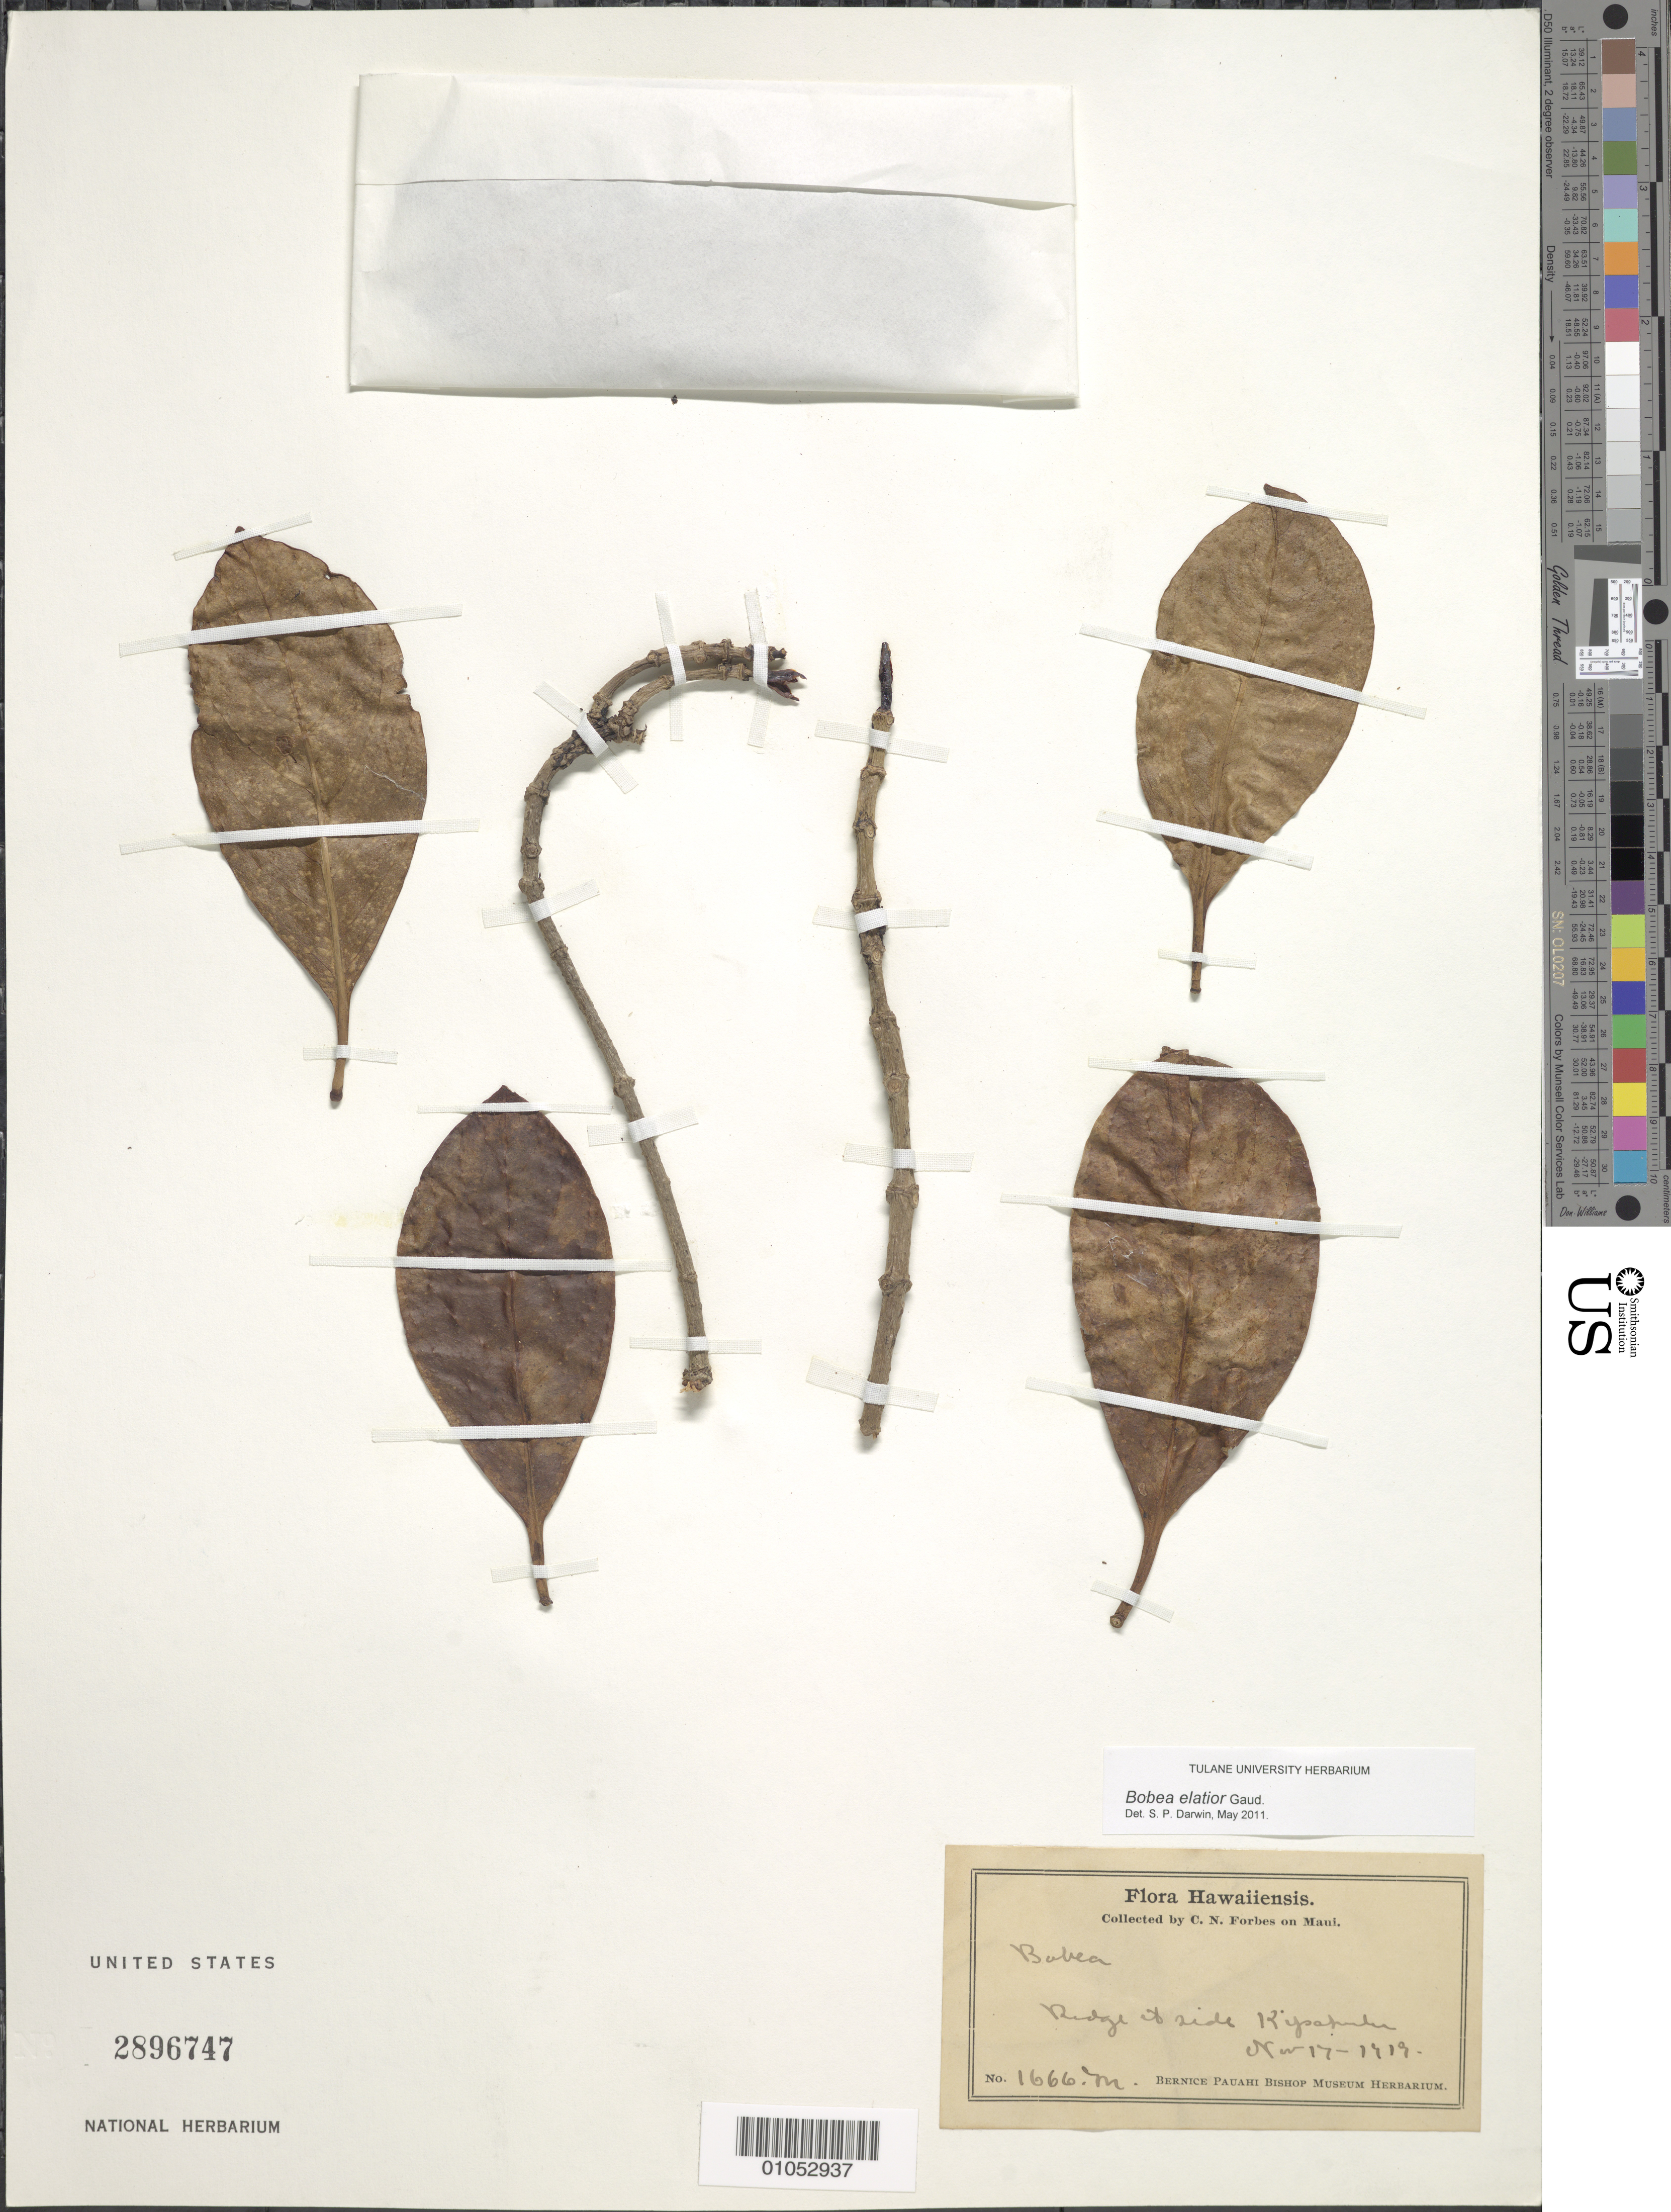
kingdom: Plantae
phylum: Tracheophyta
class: Magnoliopsida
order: Gentianales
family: Rubiaceae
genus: Bobea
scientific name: Bobea elatior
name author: Gaudich.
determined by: Darwin, S. P.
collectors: C. N. Forbes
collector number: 1666.M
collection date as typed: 17 Nov 1919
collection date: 1919-11-17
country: United States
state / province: Hawaii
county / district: Maui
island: Maui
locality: Ridge rt side Kipahulu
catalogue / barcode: US 2896747